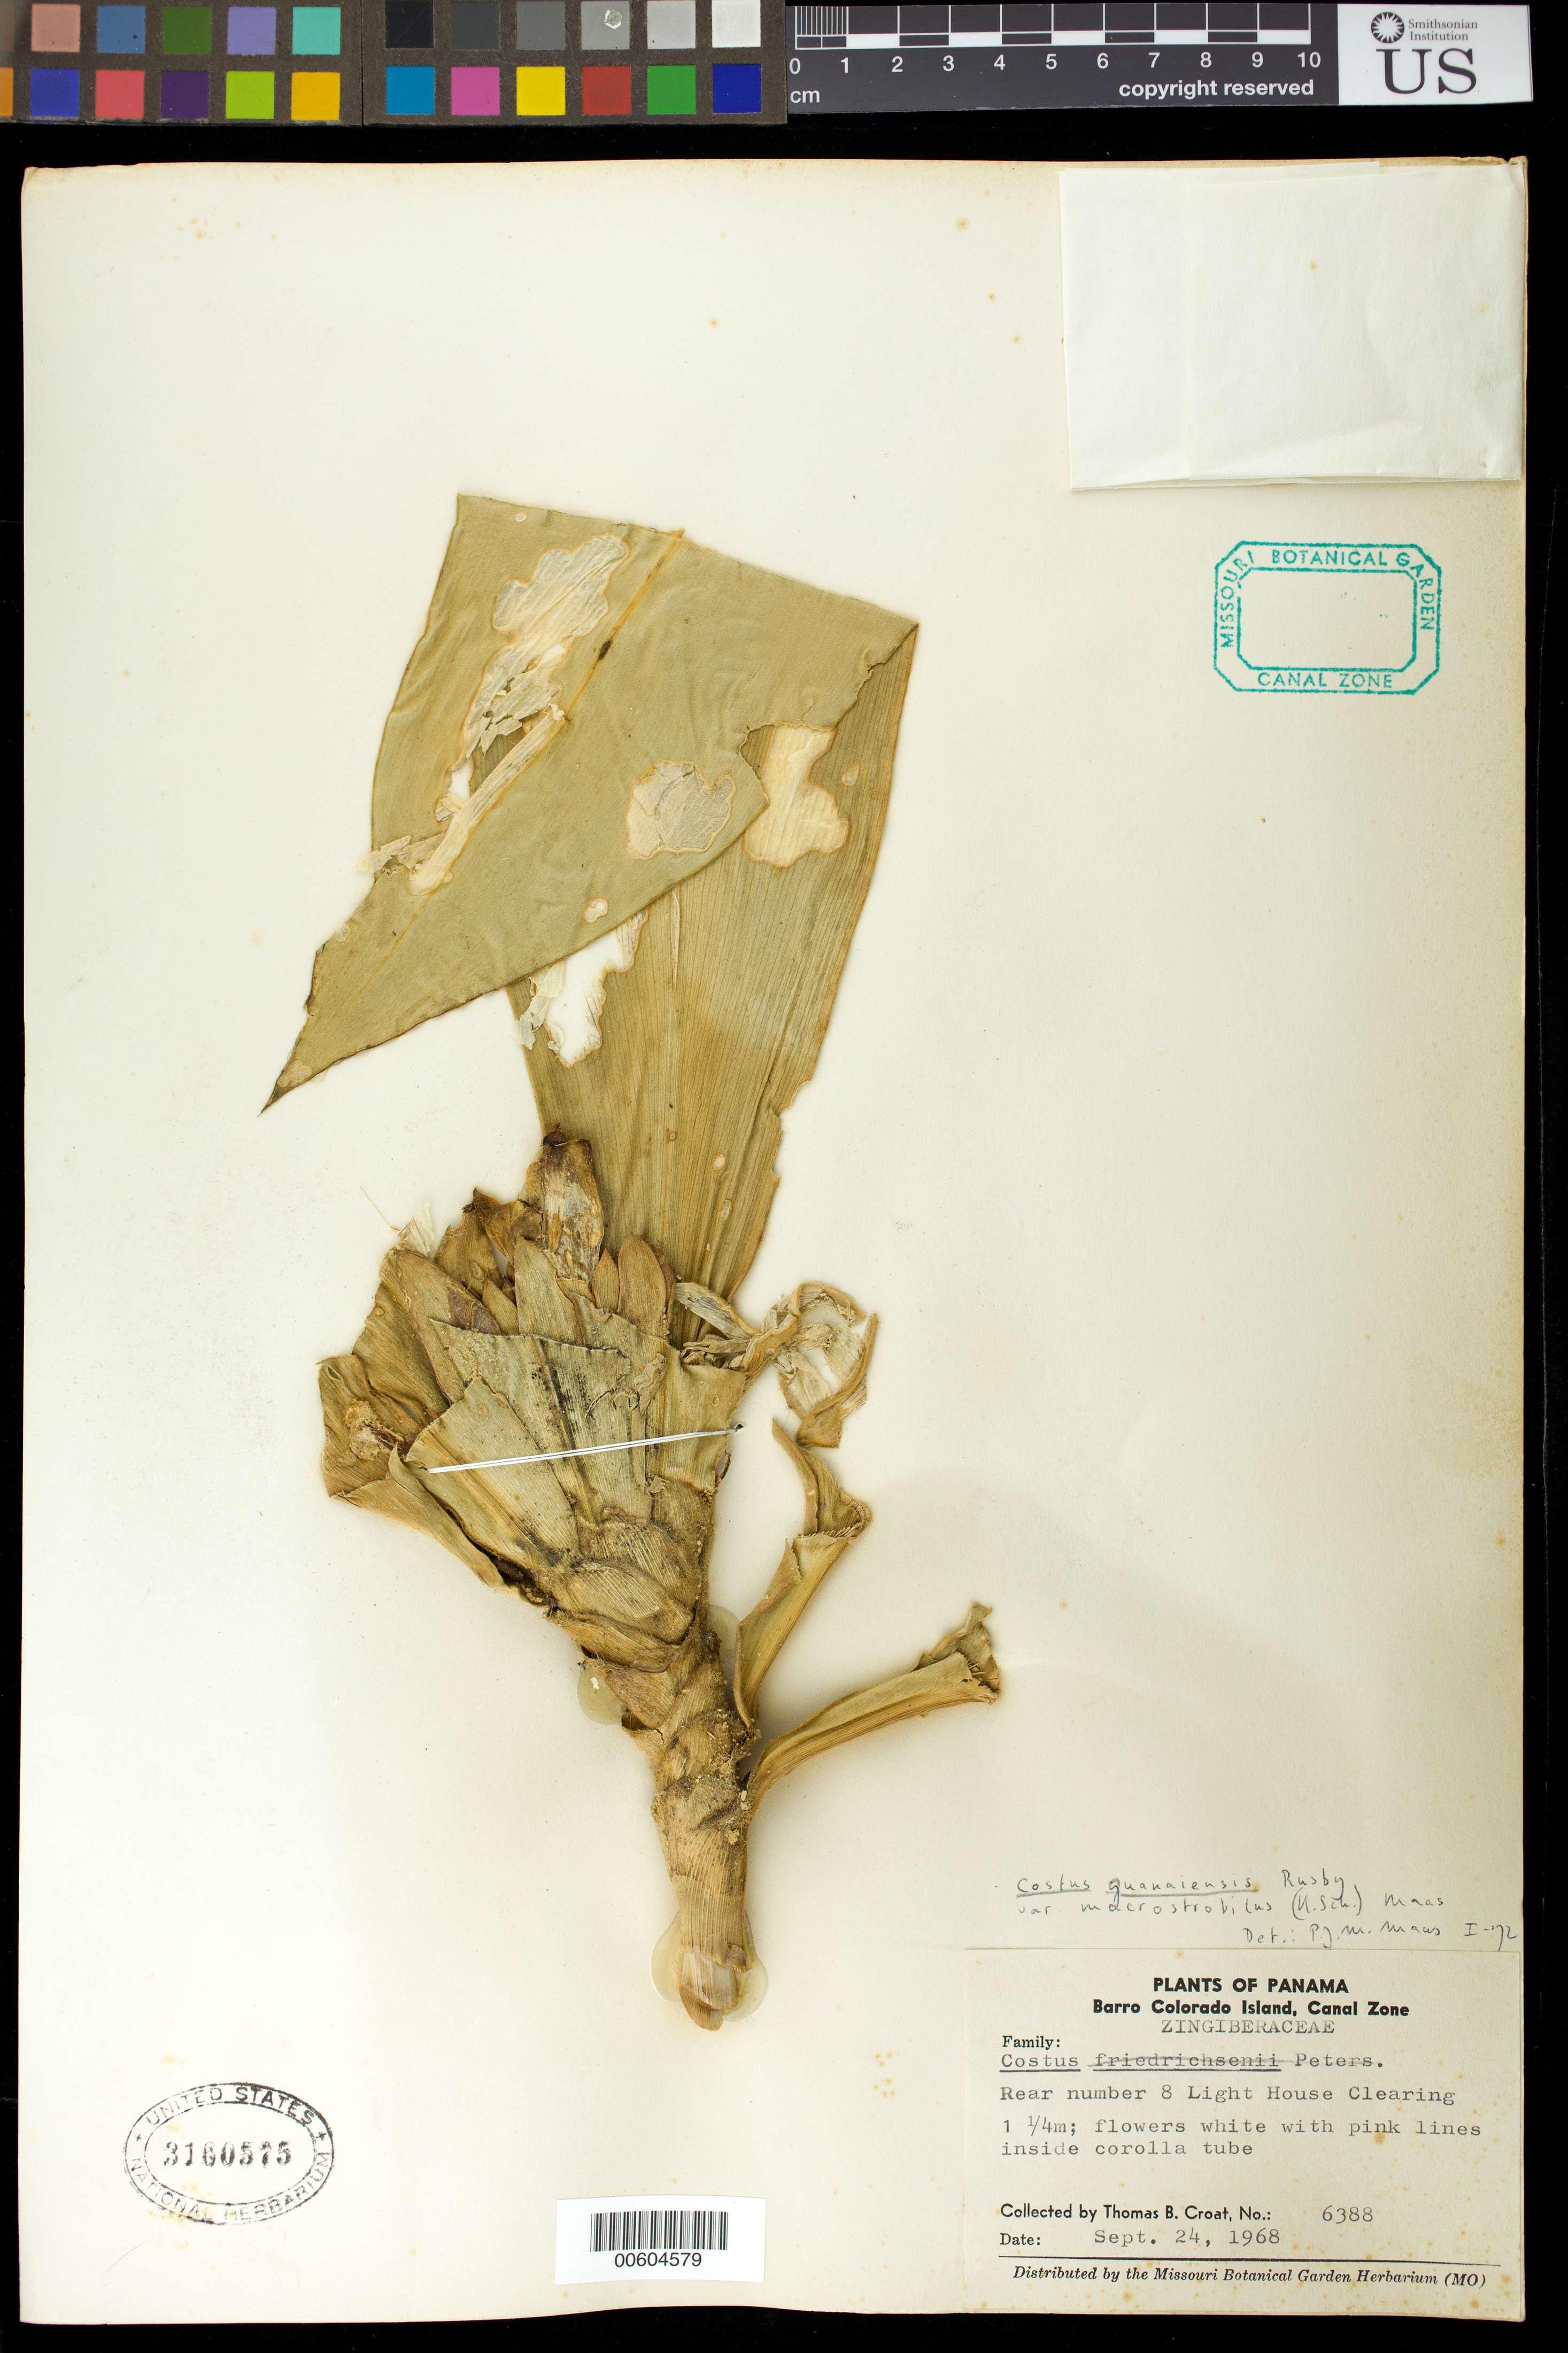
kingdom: Plantae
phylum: Tracheophyta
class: Liliopsida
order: Zingiberales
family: Costaceae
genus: Costus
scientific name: Costus guanaiensis var. macrostrobilis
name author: (K. Schum.) Maas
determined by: Maas, Paul J. M.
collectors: T. B. Croat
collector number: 6388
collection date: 1968-09-24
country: Panama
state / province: Panamá Oeste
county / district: Canal Zone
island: Barro Colorado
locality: Rear number 8 Light House clearing.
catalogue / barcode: US 3160575